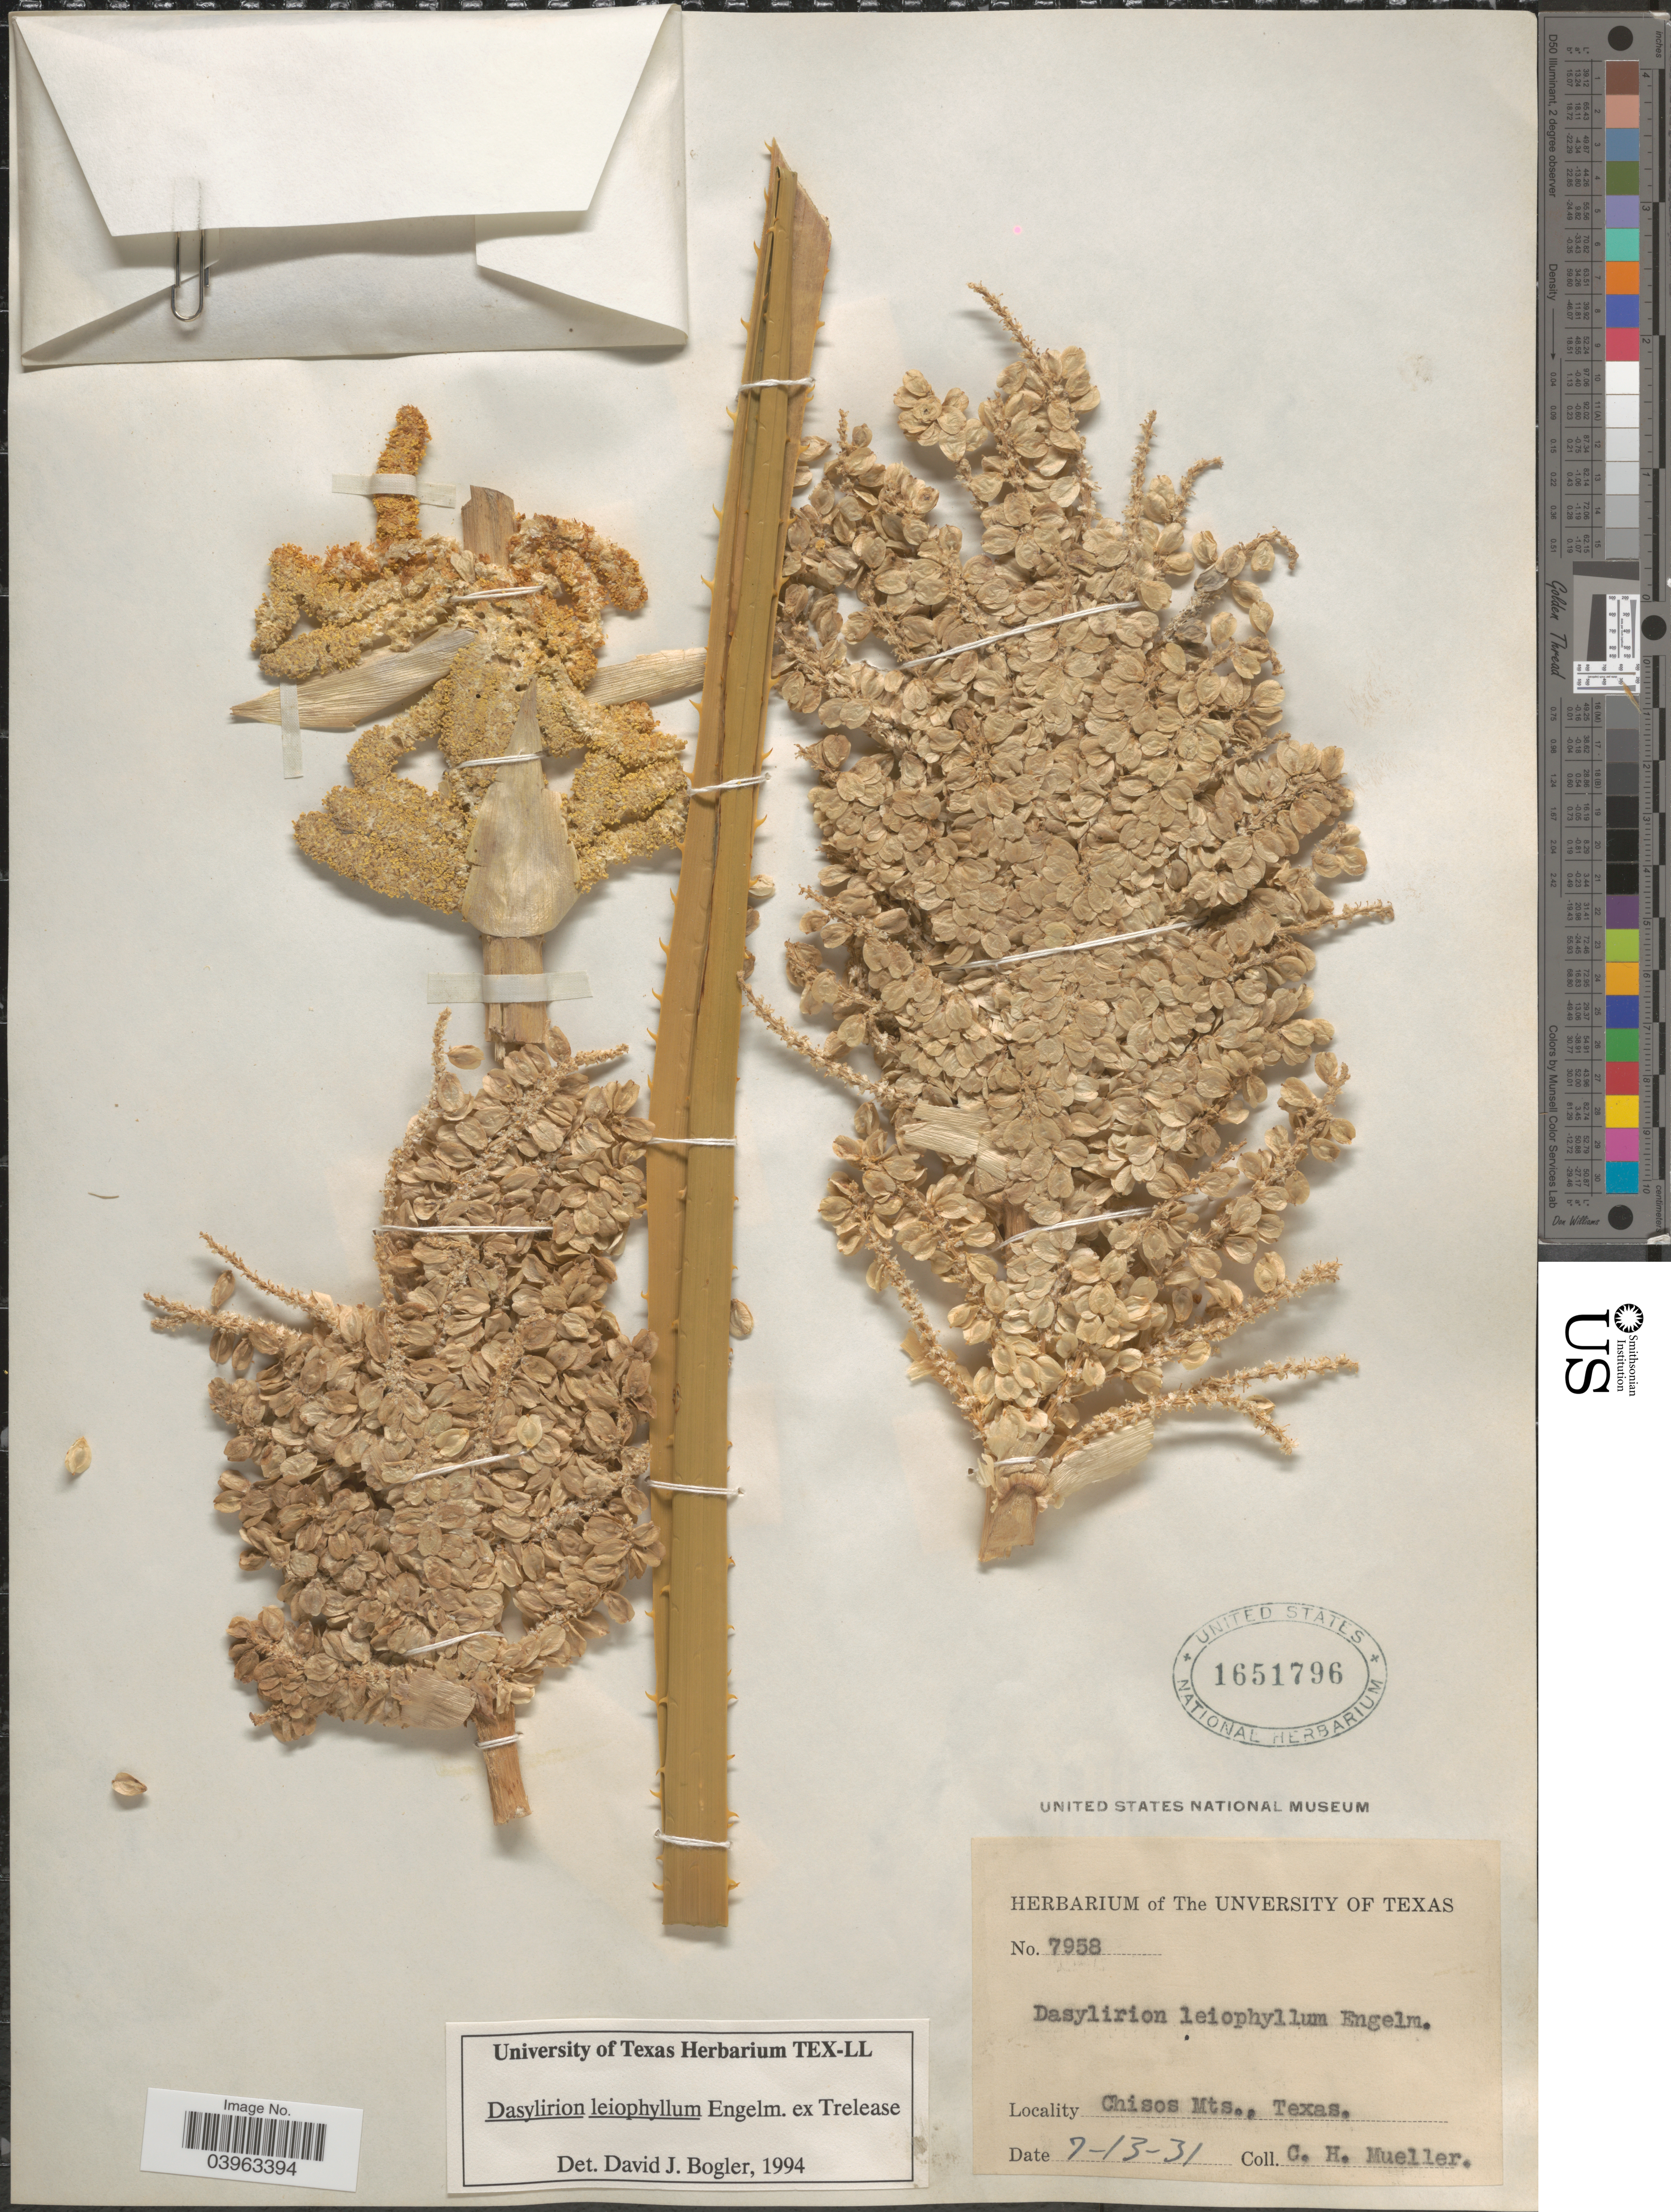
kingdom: Plantae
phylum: Tracheophyta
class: Liliopsida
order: Asparagales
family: Asparagaceae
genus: Dasylirion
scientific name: Dasylirion leiophyllum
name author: Engelm. ex Trel.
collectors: C. H. Mueller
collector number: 7958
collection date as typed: Transcribed d/m/y: 13/7/31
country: United States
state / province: Texas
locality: Chisos Mts.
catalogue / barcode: US 1651796